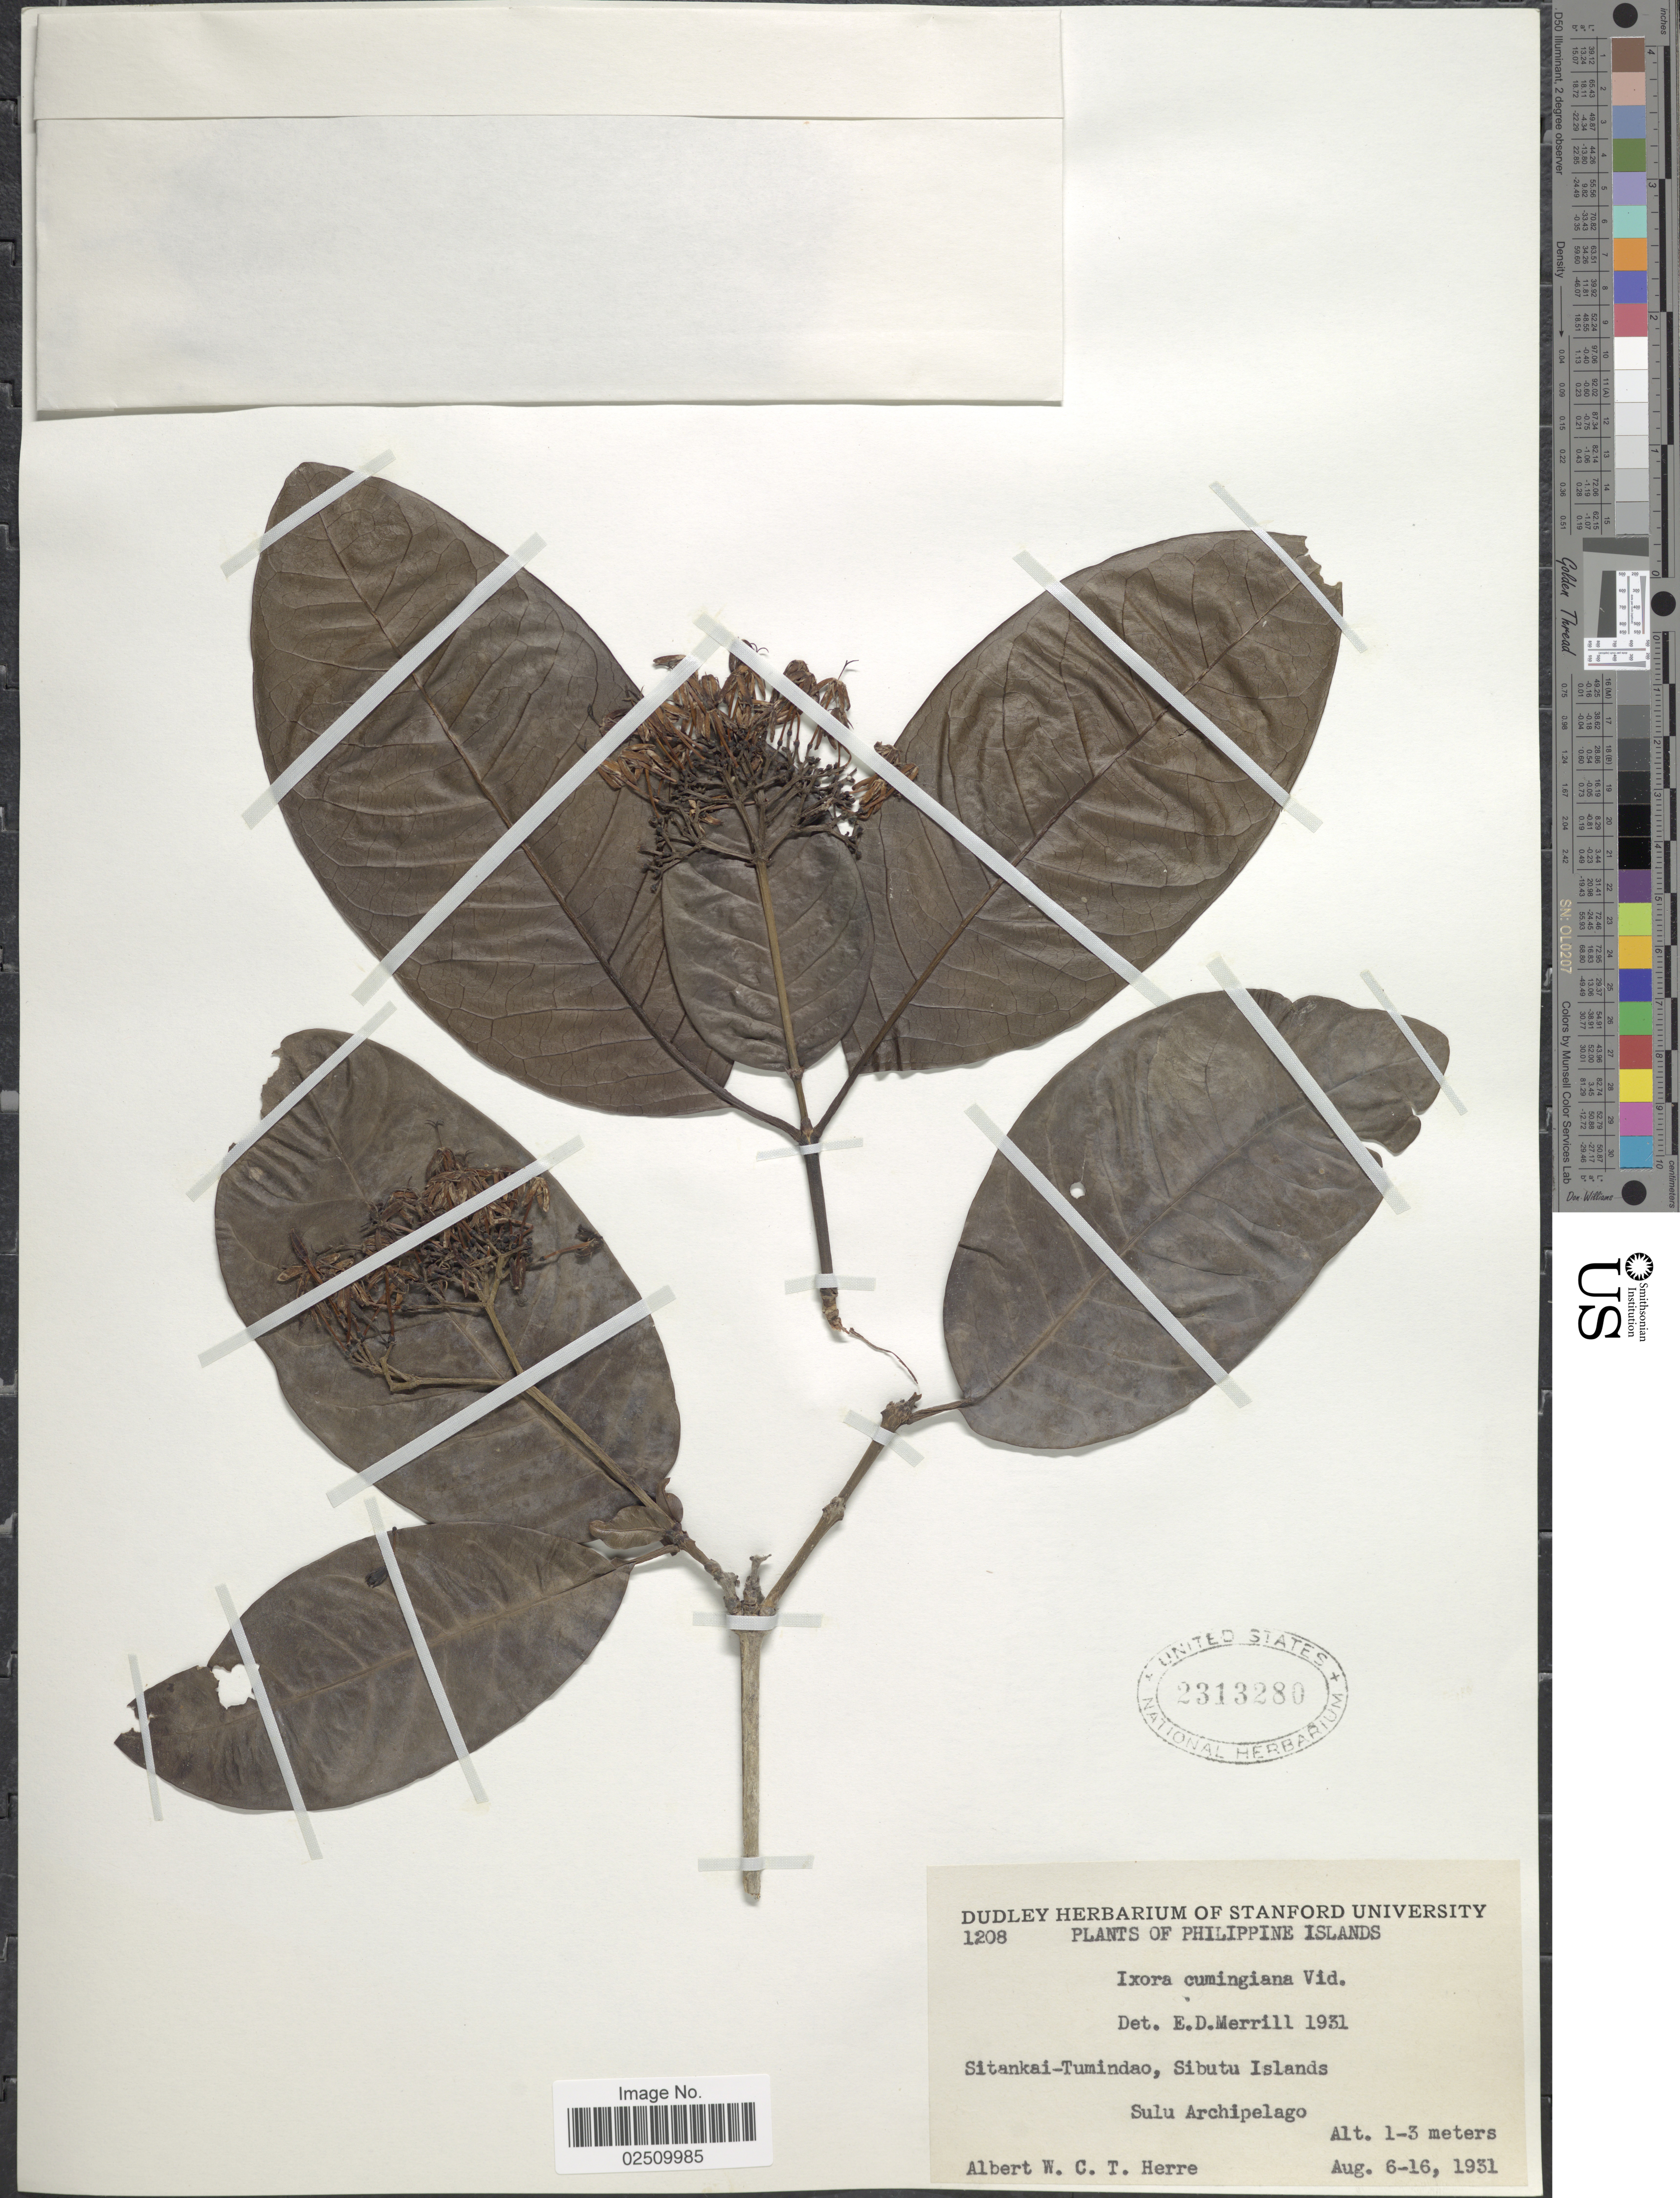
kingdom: Plantae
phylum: Tracheophyta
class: Magnoliopsida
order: Gentianales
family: Rubiaceae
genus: Ixora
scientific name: Ixora cumingiana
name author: S. Vidal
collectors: A. W. Herre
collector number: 1208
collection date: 1931-08-06/1931-08-16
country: Philippines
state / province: Muslim Mindanao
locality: Sitankai-Tumindao, Sibutu Islands, Sulu Archipelago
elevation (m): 1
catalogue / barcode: US 2313280